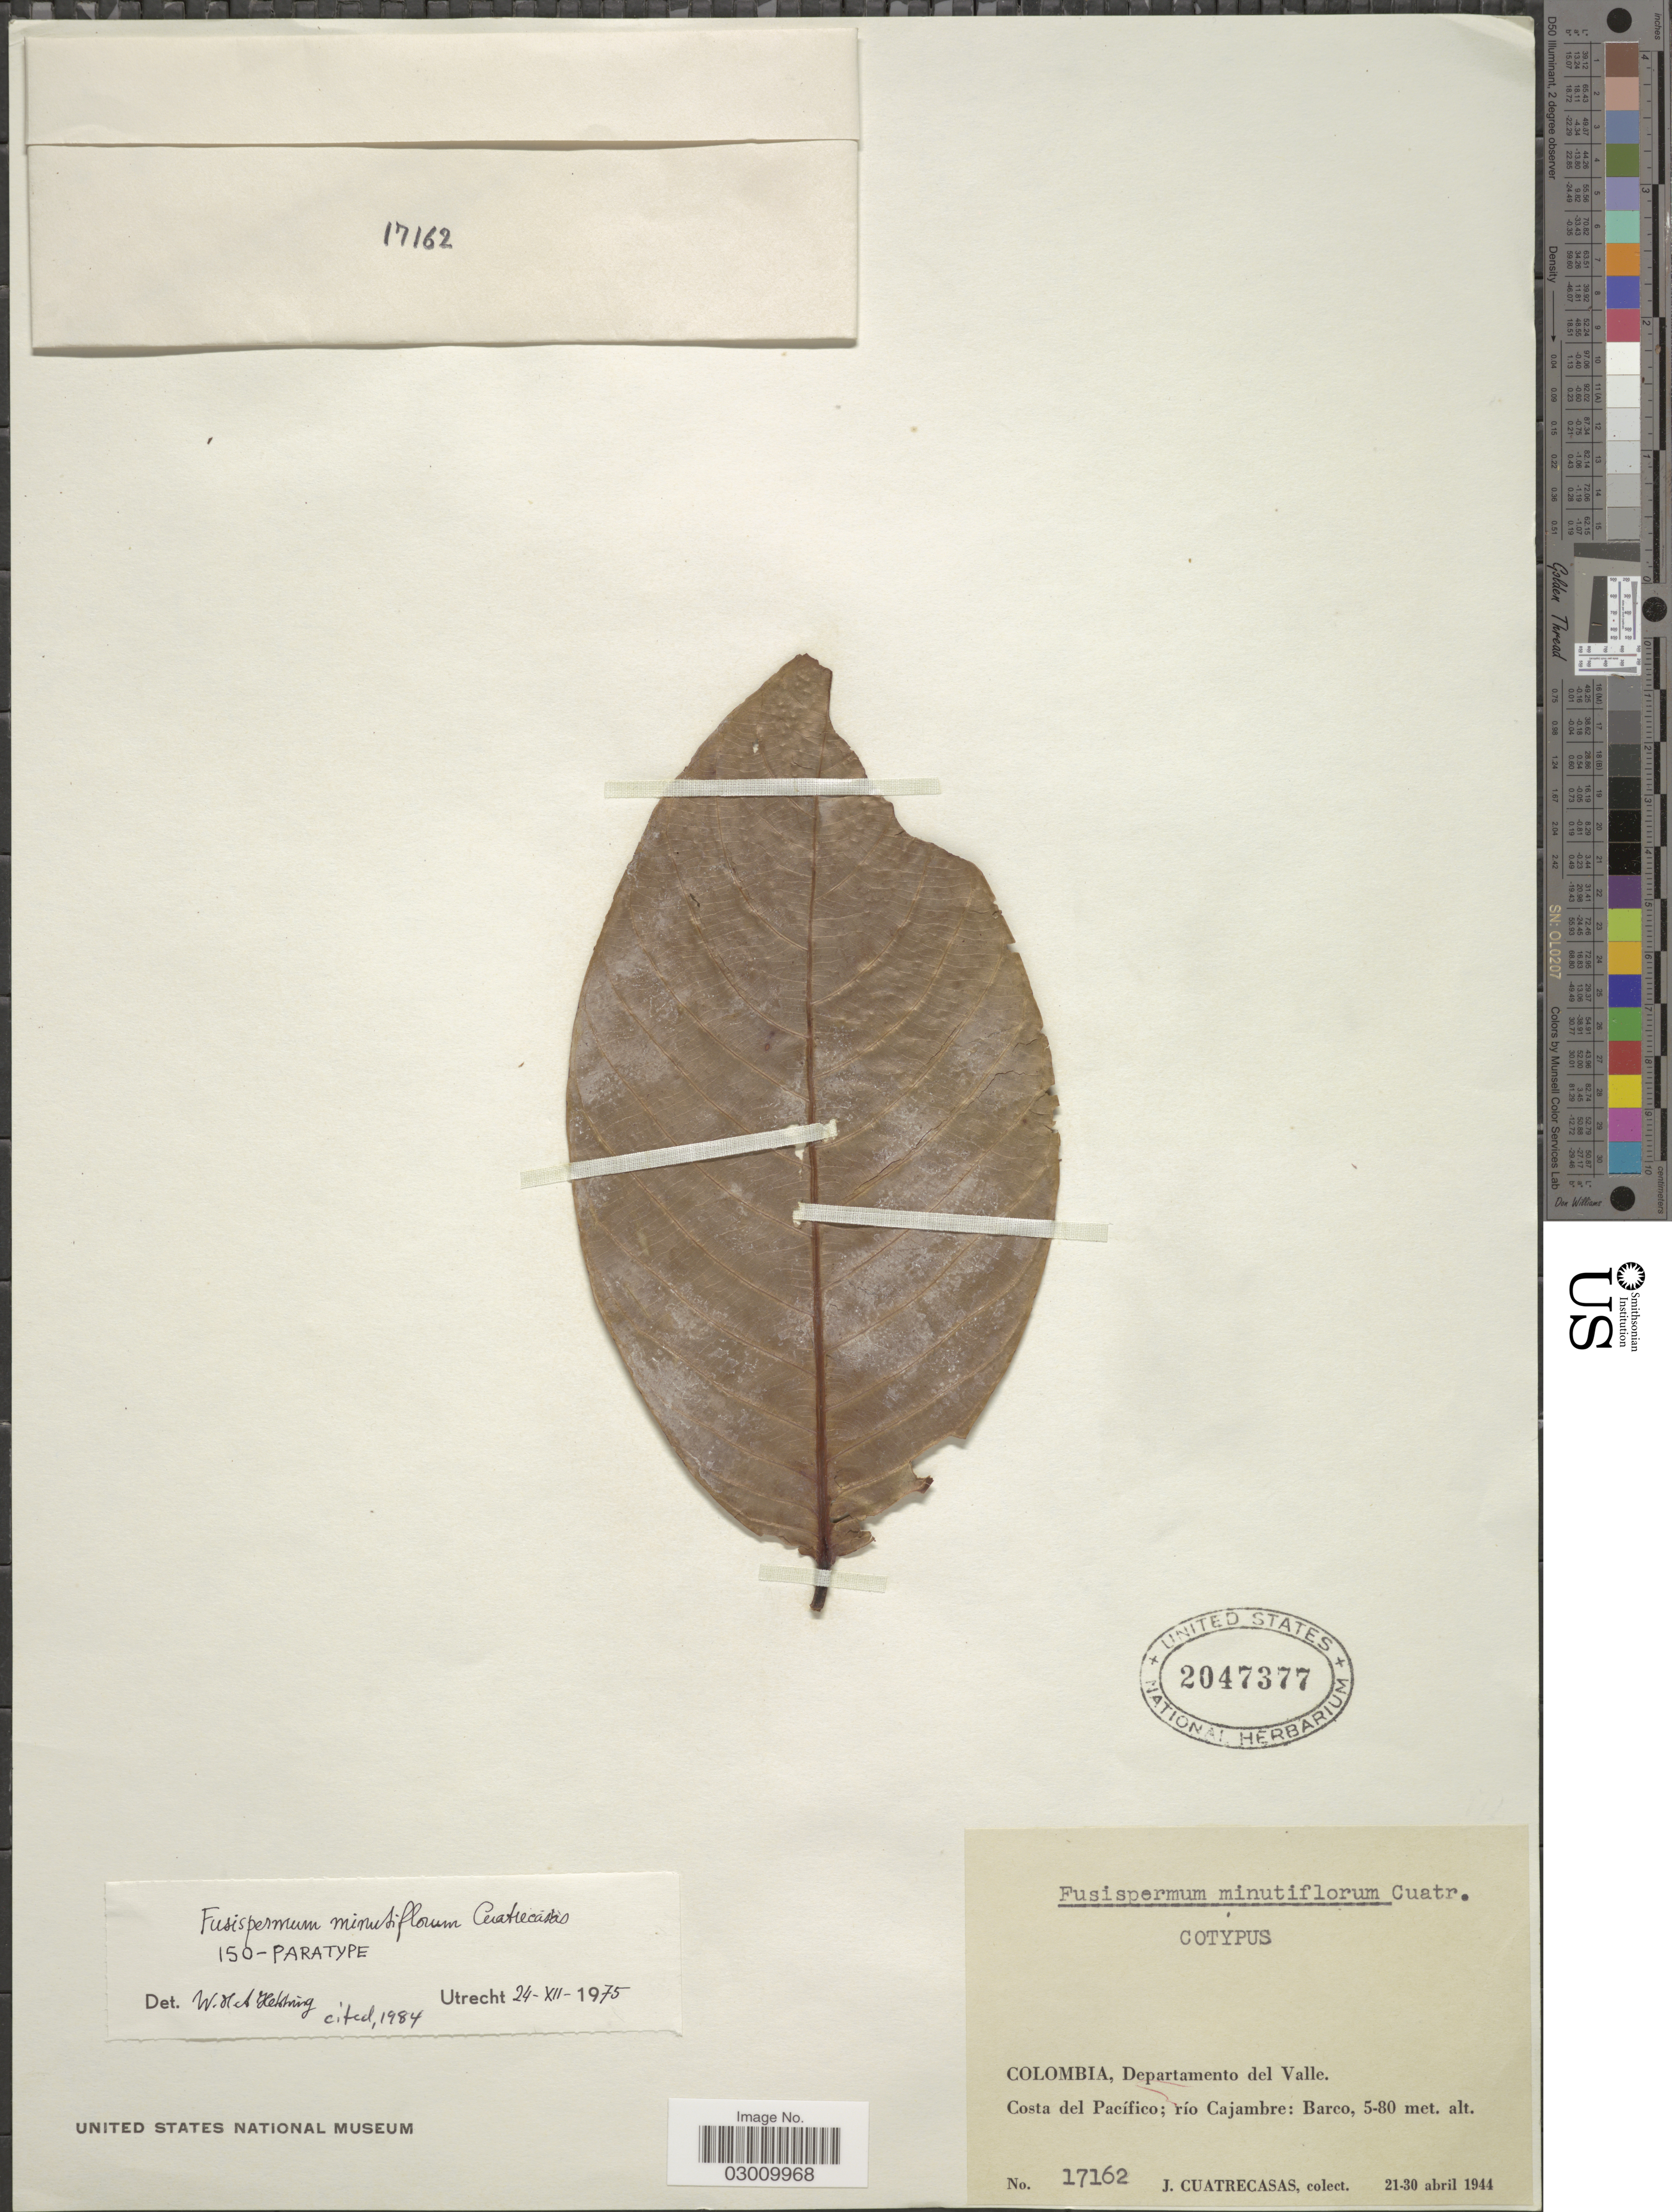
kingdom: Plantae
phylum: Tracheophyta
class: Magnoliopsida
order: Malpighiales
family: Violaceae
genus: Fusispermum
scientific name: Fusispermum minutiflorum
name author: Cuatrec.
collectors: J. Cuatrecasas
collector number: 17162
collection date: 1944-04-21/1944-04-30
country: Colombia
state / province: Valle del Cauca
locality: Departamento del Valle, Costa del Pacífico; río Cajambre: Barco.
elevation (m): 5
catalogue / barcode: US 2047377